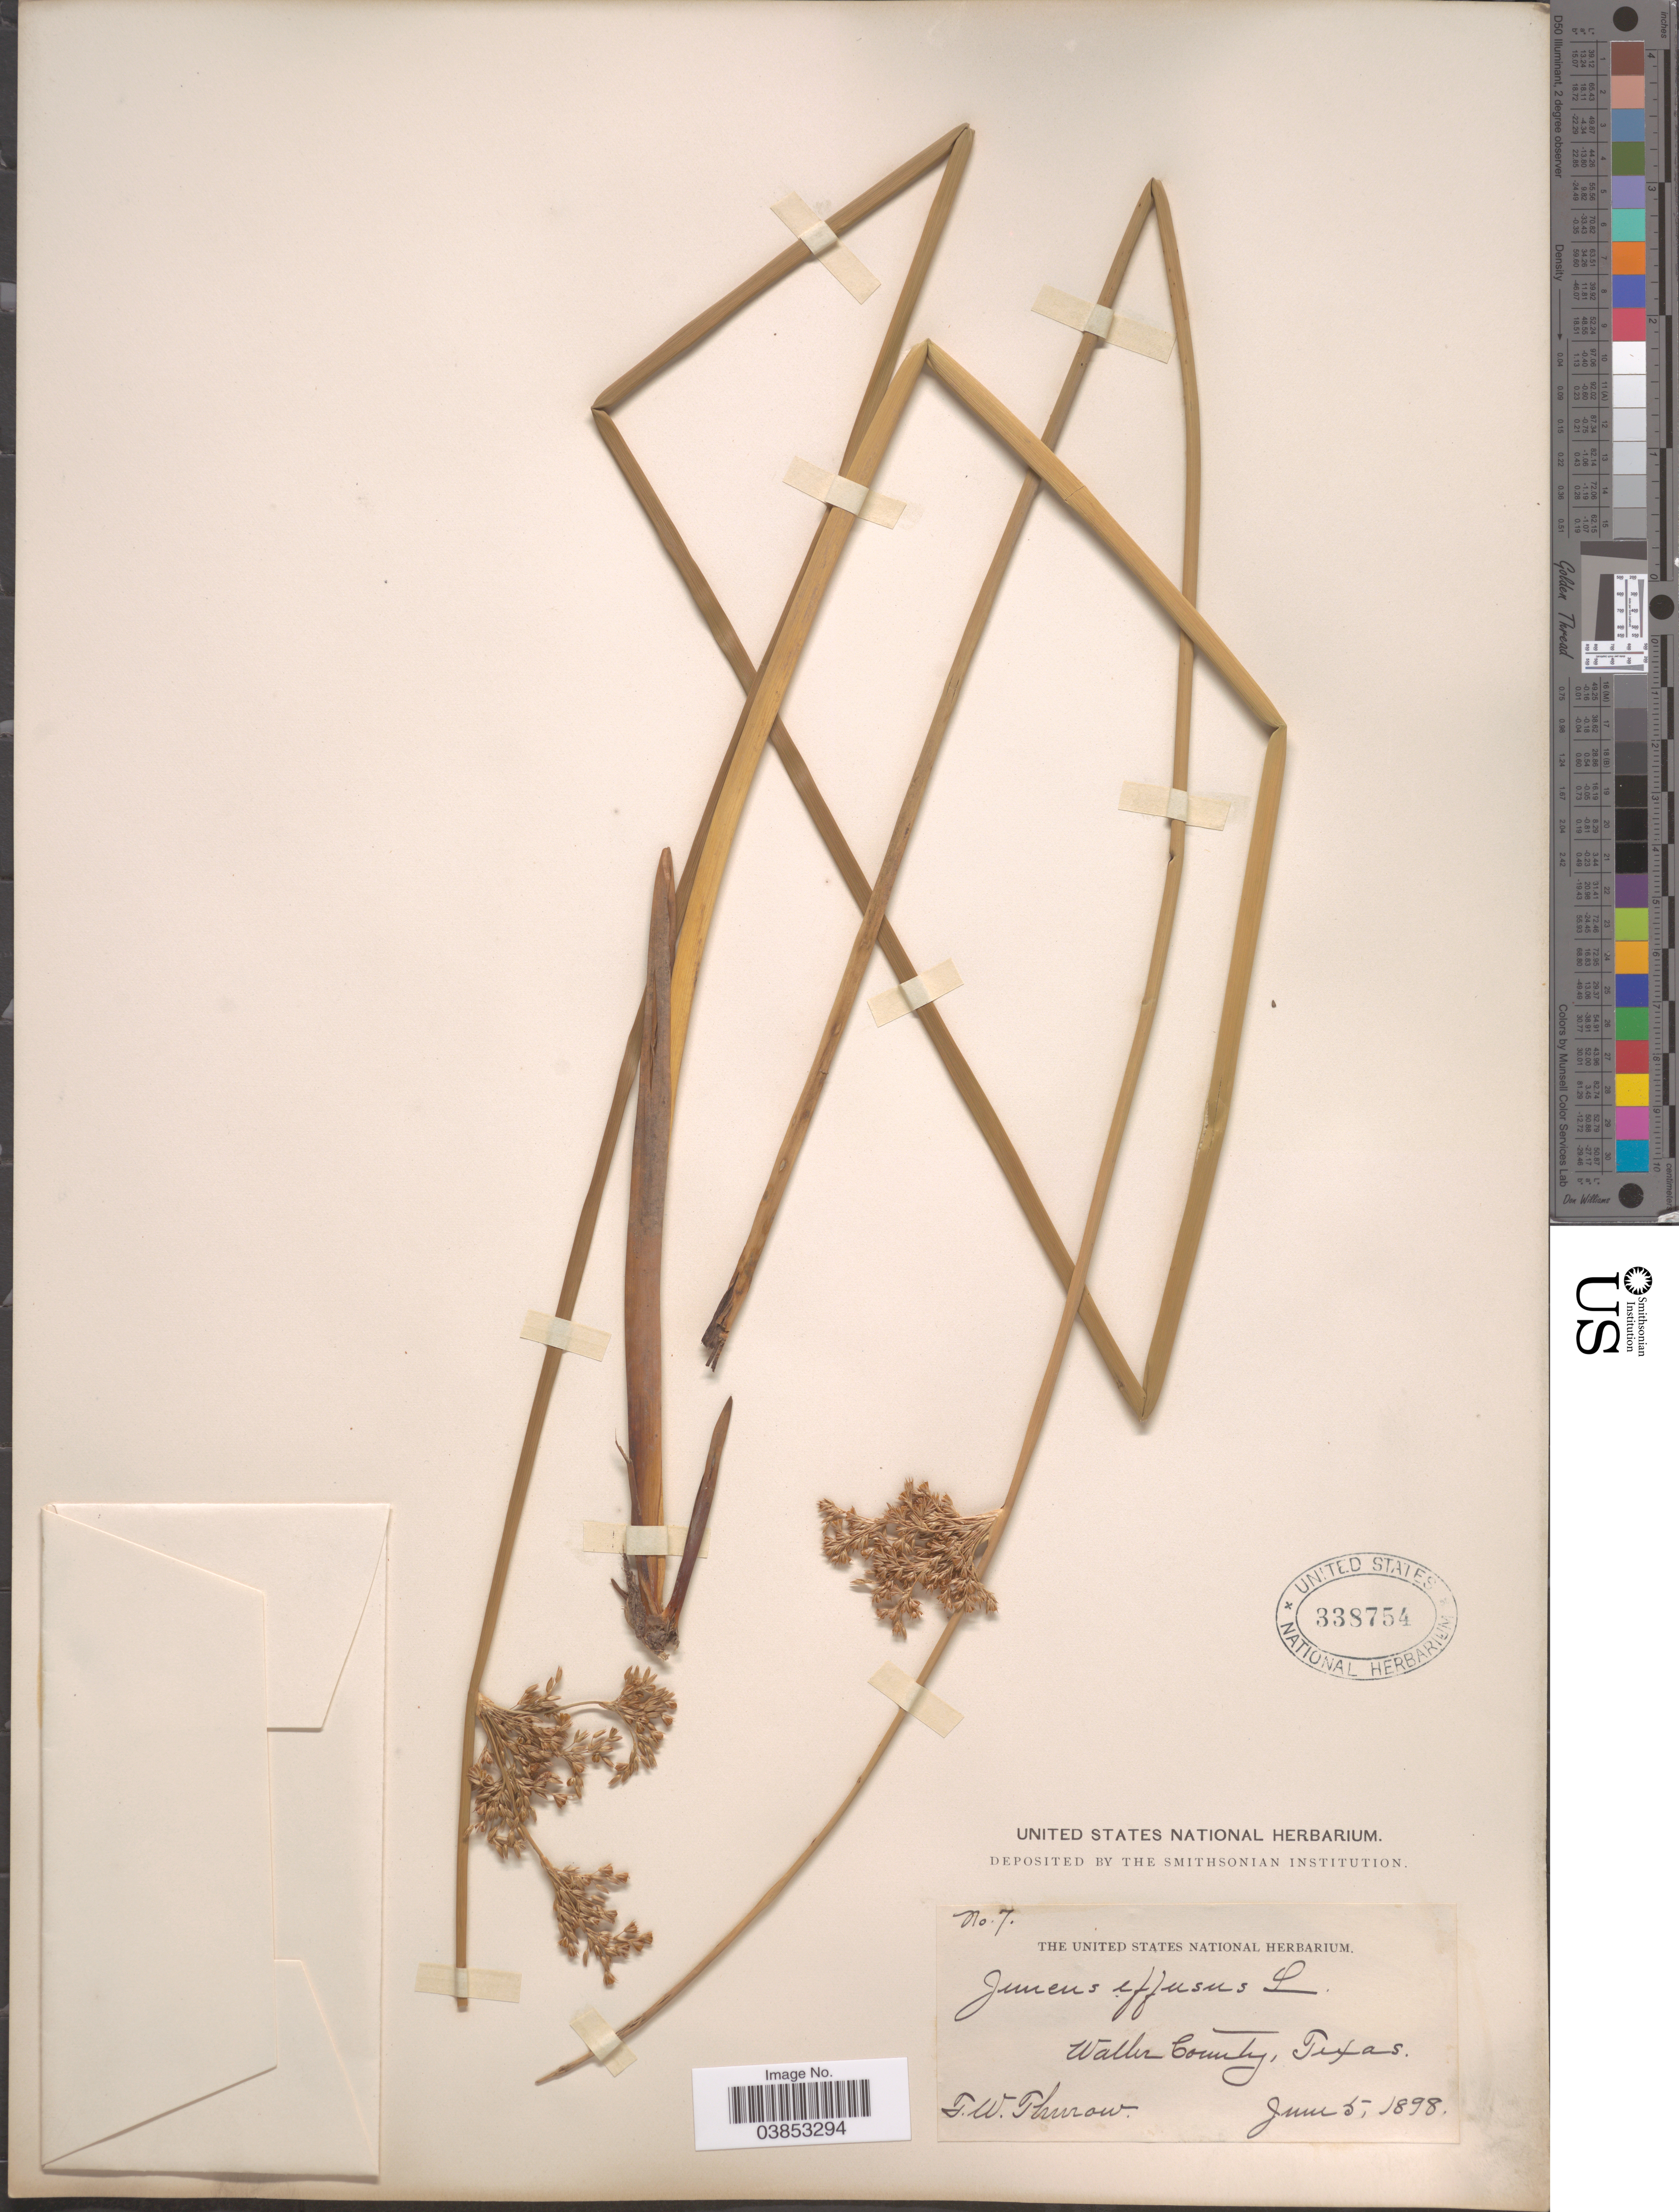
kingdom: Plantae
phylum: Tracheophyta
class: Liliopsida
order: Poales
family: Juncaceae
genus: Juncus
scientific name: Juncus effusus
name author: L.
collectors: F. W. Thurow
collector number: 7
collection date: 1898-06-05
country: United States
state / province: Texas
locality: Waller County.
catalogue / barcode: US 338754